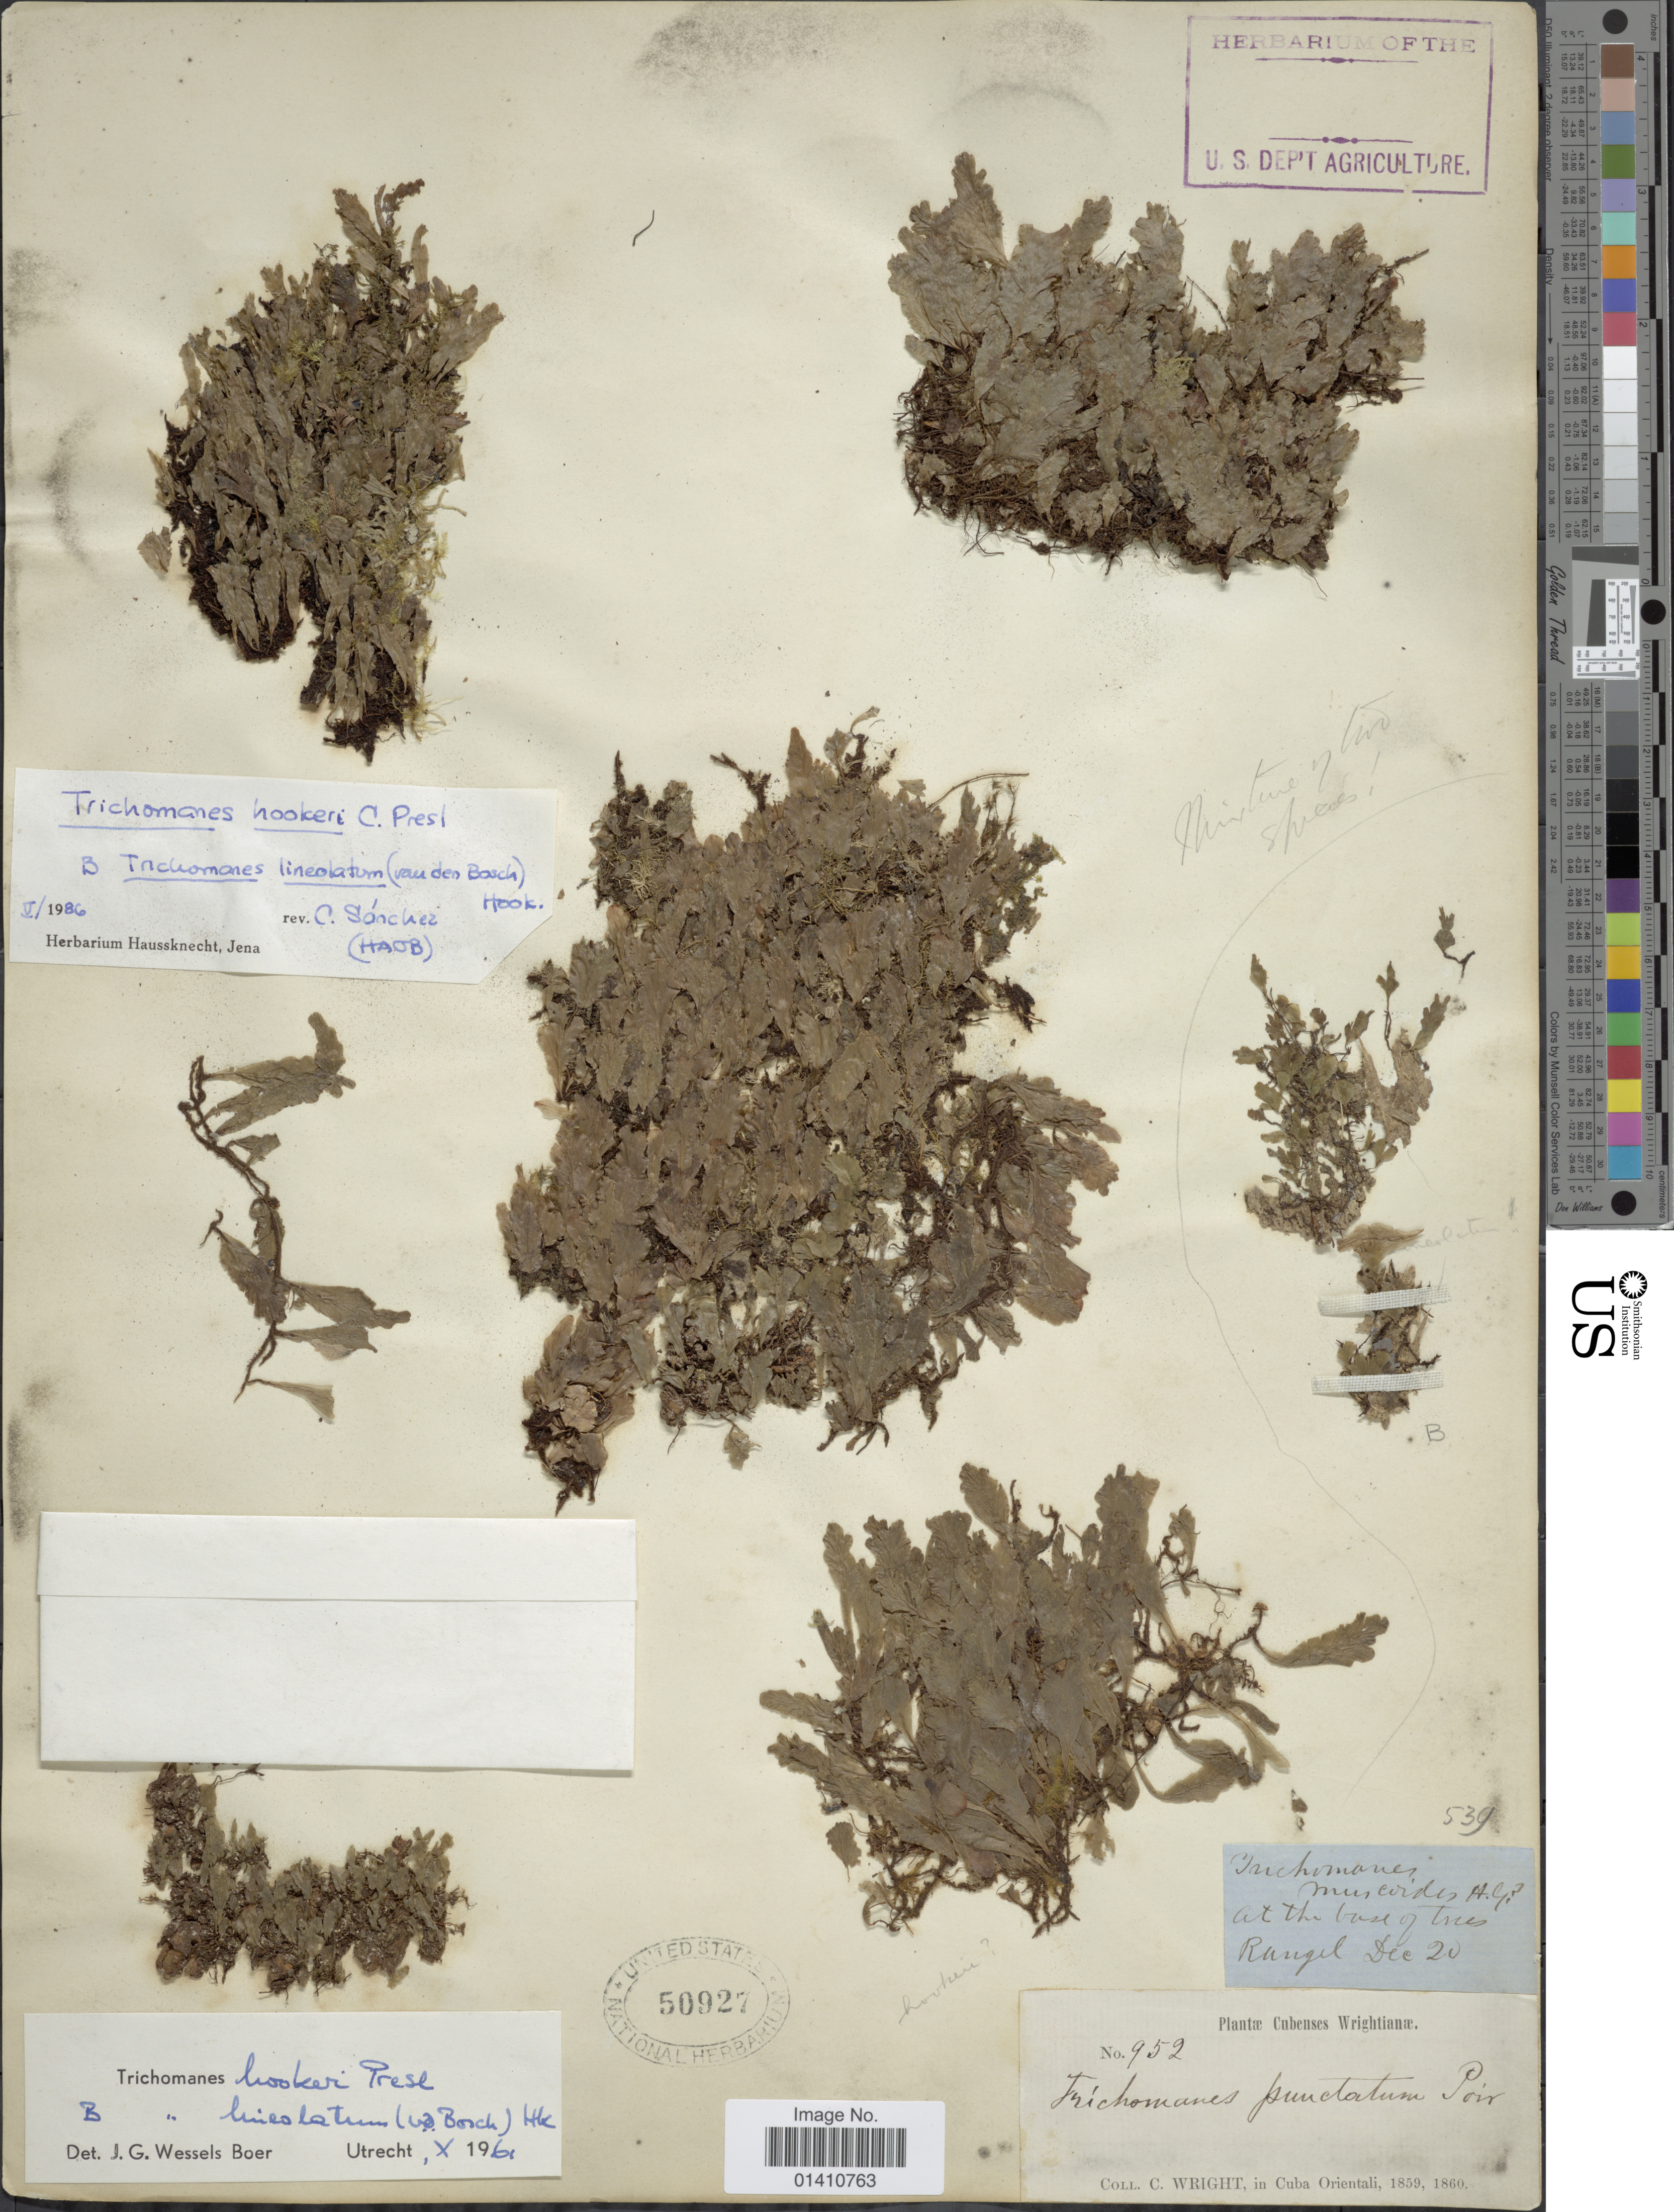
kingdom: Plantae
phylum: Tracheophyta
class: Polypodiopsida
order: Hymenophyllales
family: Hymenophyllaceae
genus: Didymoglossum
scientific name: Didymoglossum hookeri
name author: C. Presl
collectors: C. Wright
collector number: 952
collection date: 1859/1860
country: Cuba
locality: In Cuba Orientali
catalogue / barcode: US 50927